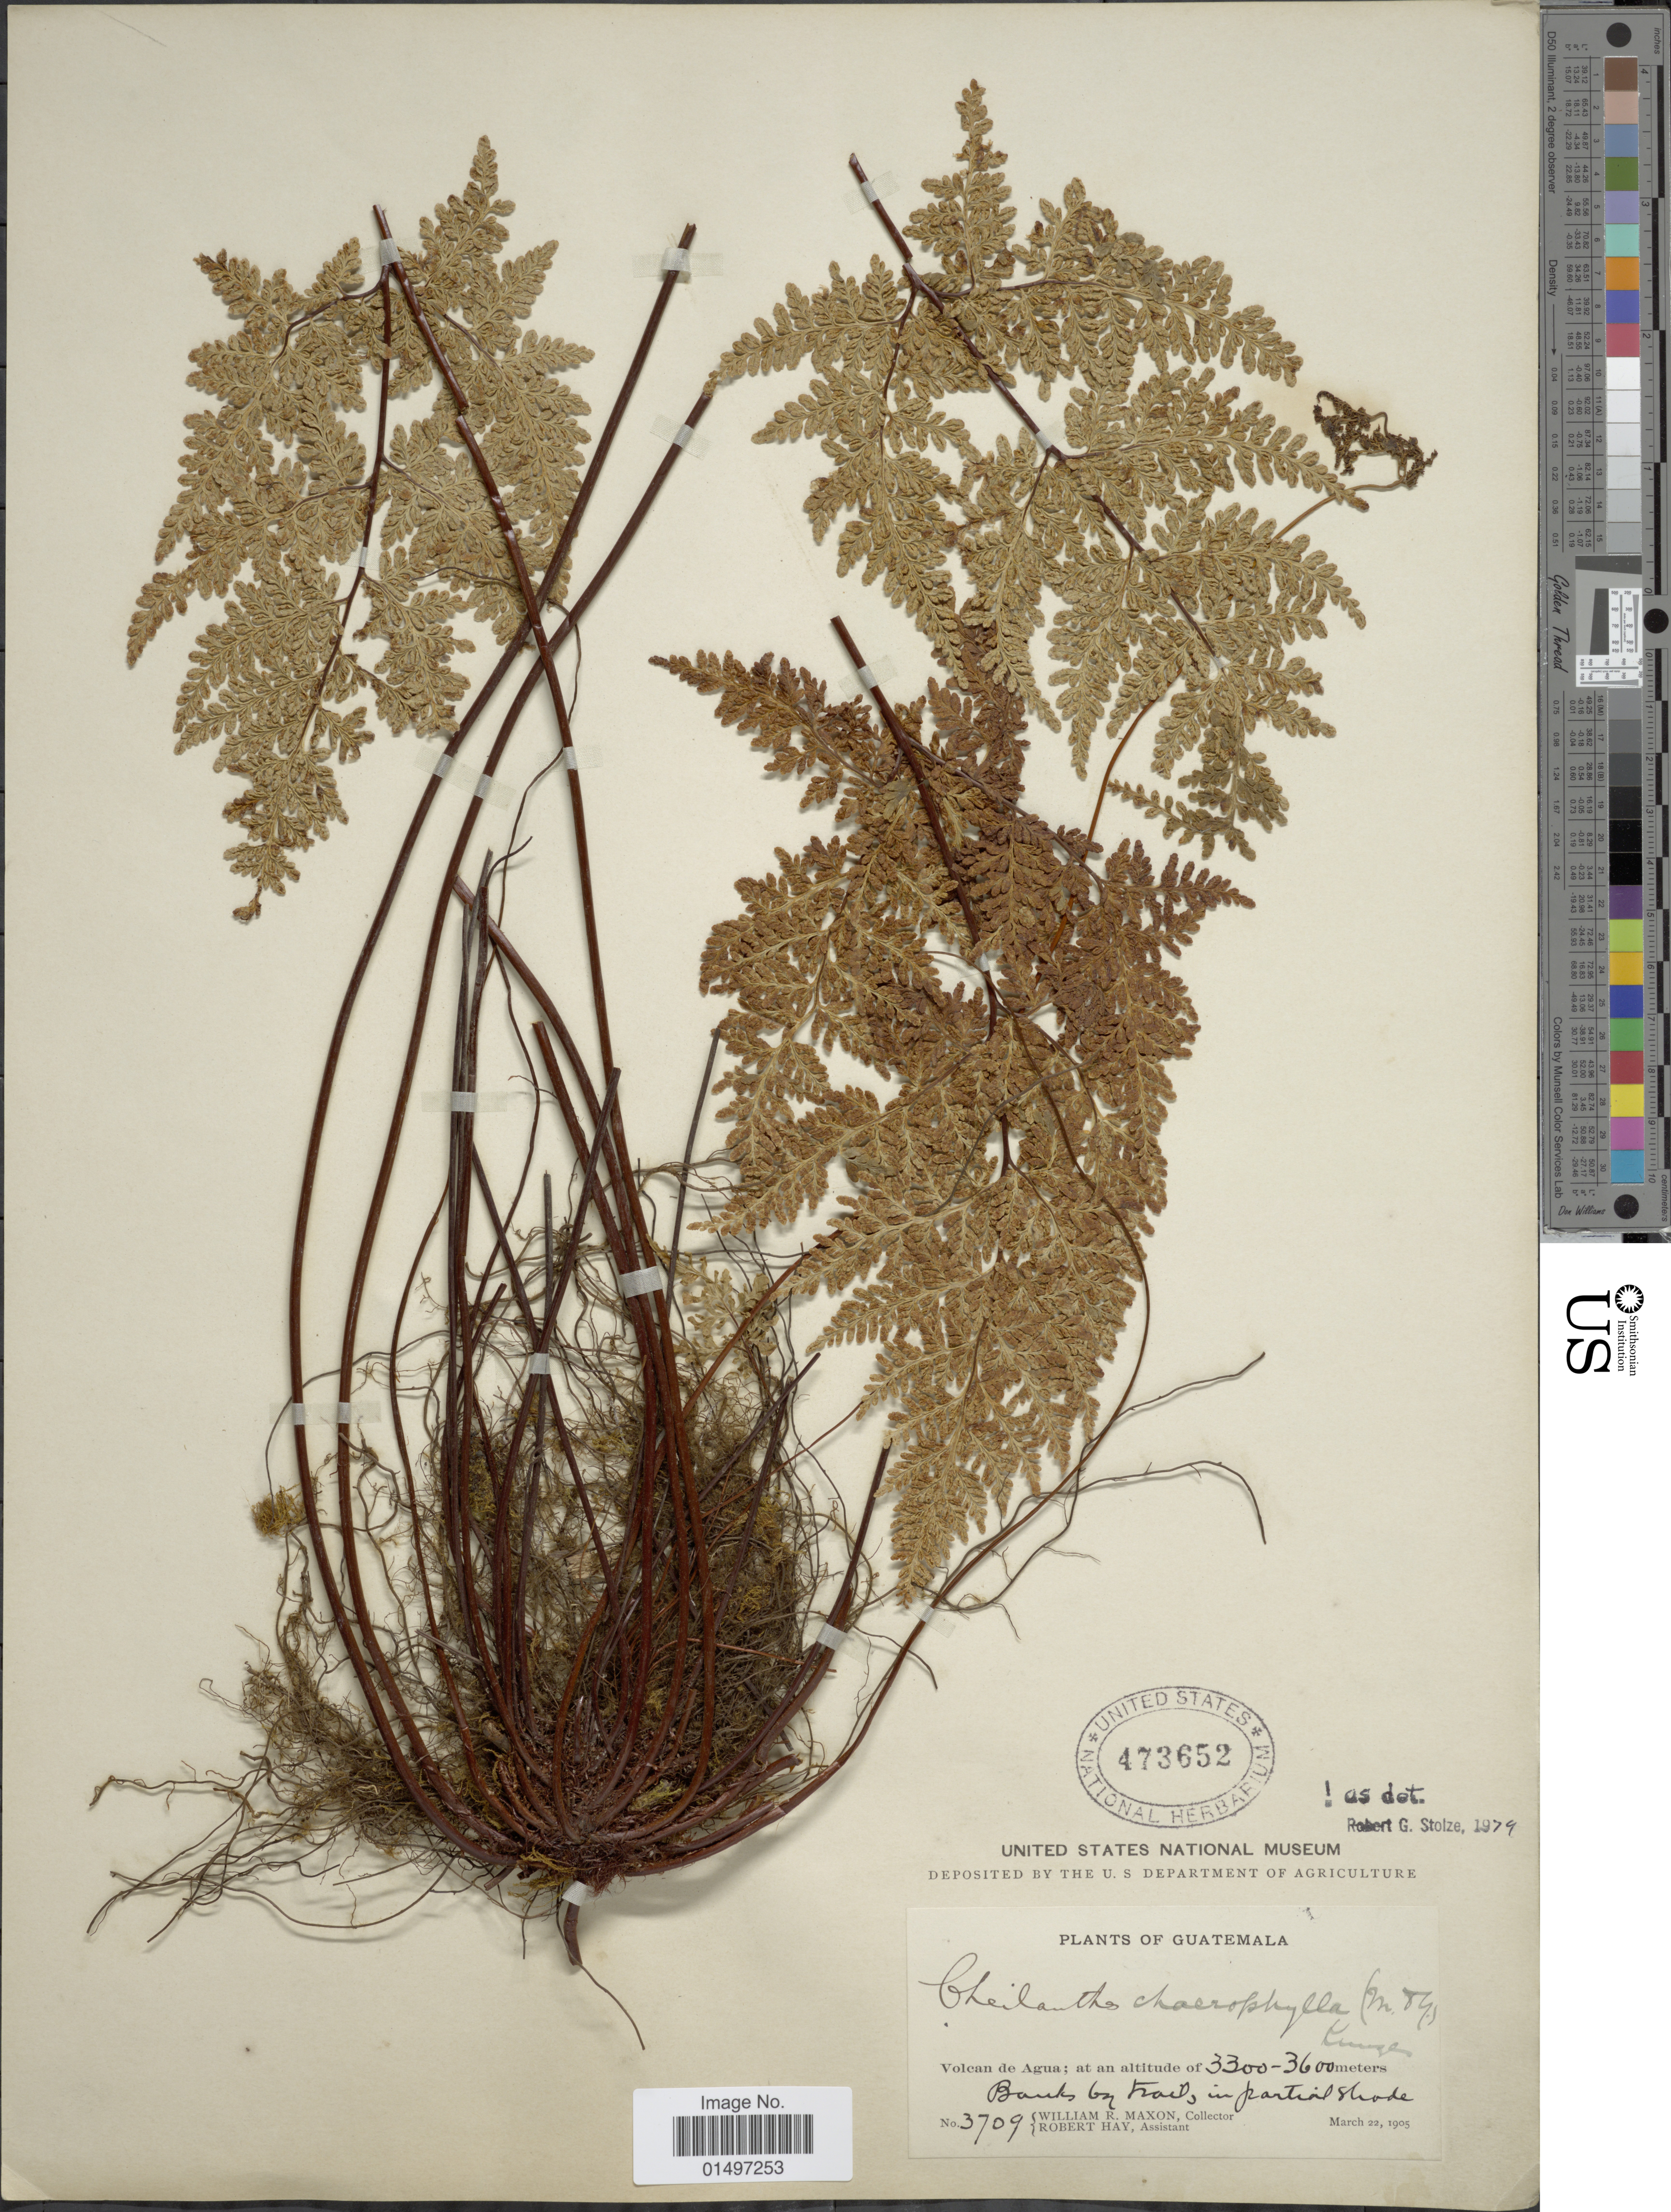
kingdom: Plantae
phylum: Tracheophyta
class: Polypodiopsida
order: Polypodiales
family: Pteridaceae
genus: Gaga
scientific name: Gaga membranacea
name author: (Davenp.) Fay W. Li & Windham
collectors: W. R. Maxon & R. H. Hay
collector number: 3709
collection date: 1905-03-22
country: Guatemala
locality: Volcan de Agua. Banks by trail, in partial shade.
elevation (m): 3300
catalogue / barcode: US 473652